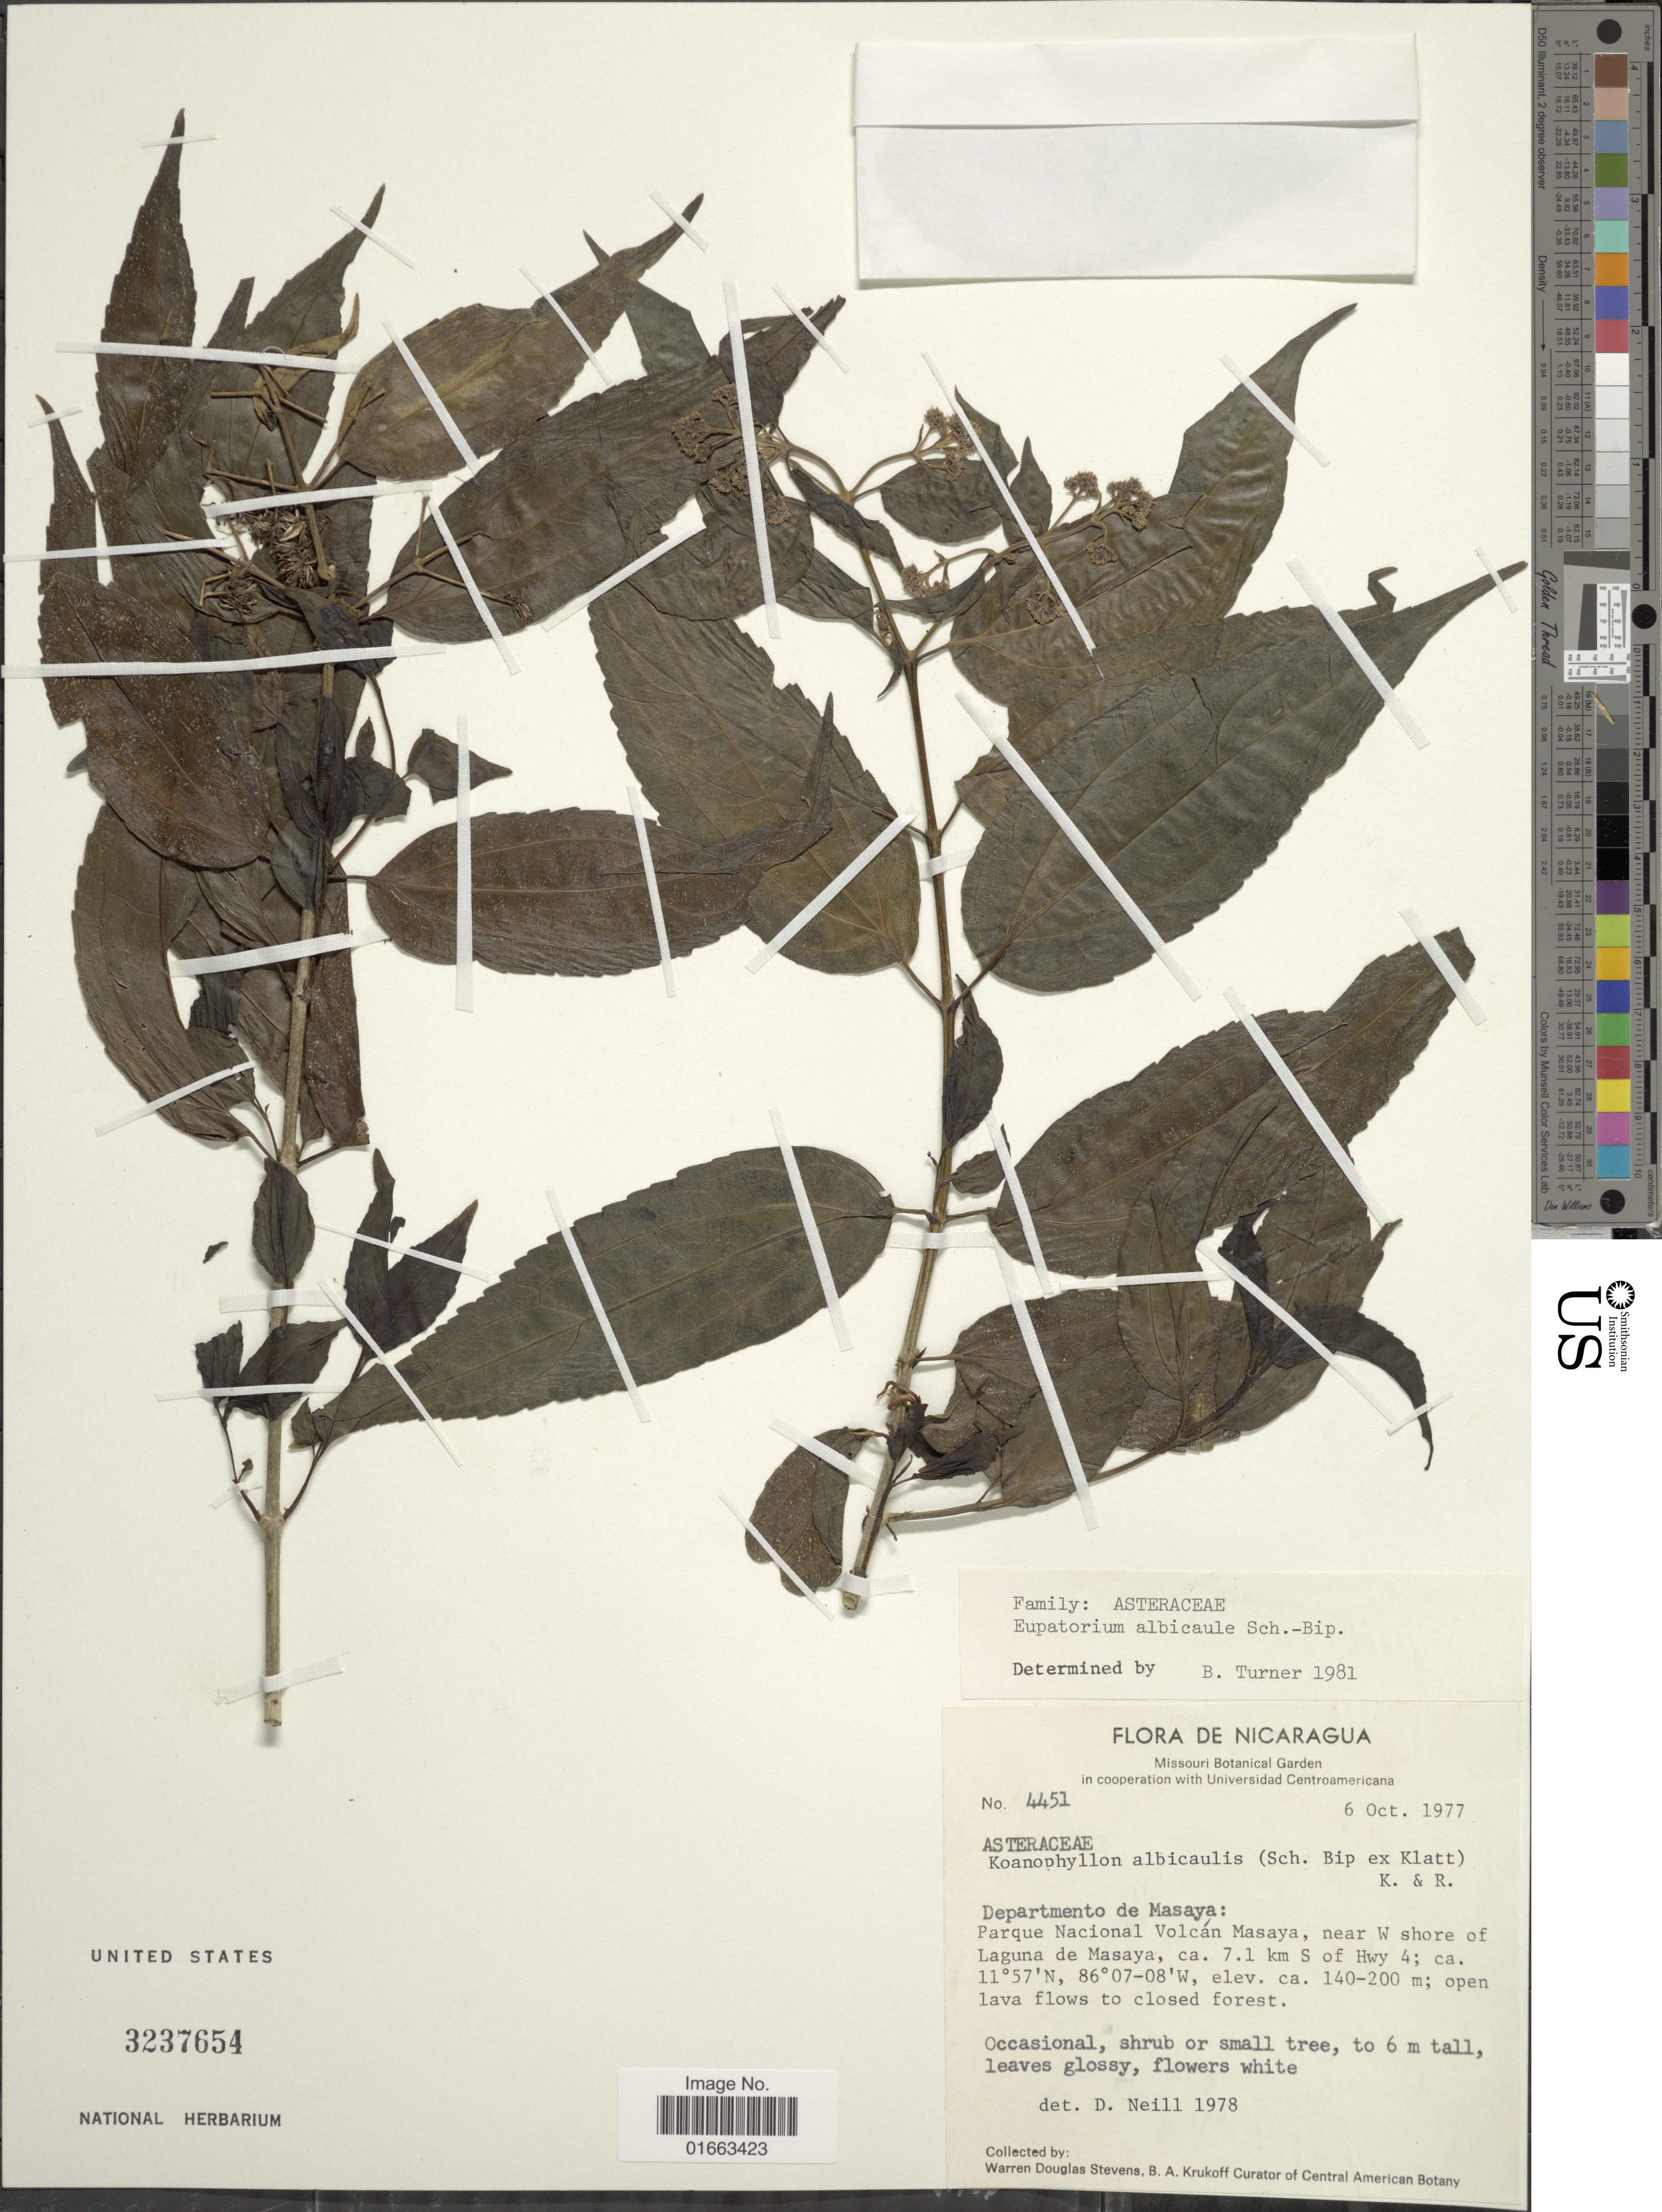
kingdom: Plantae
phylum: Tracheophyta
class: Magnoliopsida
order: Asterales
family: Asteraceae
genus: Koanophyllon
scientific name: Koanophyllon albicaule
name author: (Sch. Bip. ex Klatt) R.M. King & H. Rob.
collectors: W. D. Stevens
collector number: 4451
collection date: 1977-10-06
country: Nicaragua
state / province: Masaya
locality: Parque Nacional Volcán Masaya, near W shore of Laguna de Masaya, ca. 7.1 km S of Hwy 4; open lava flows to closed forest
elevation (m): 140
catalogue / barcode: US 3237654